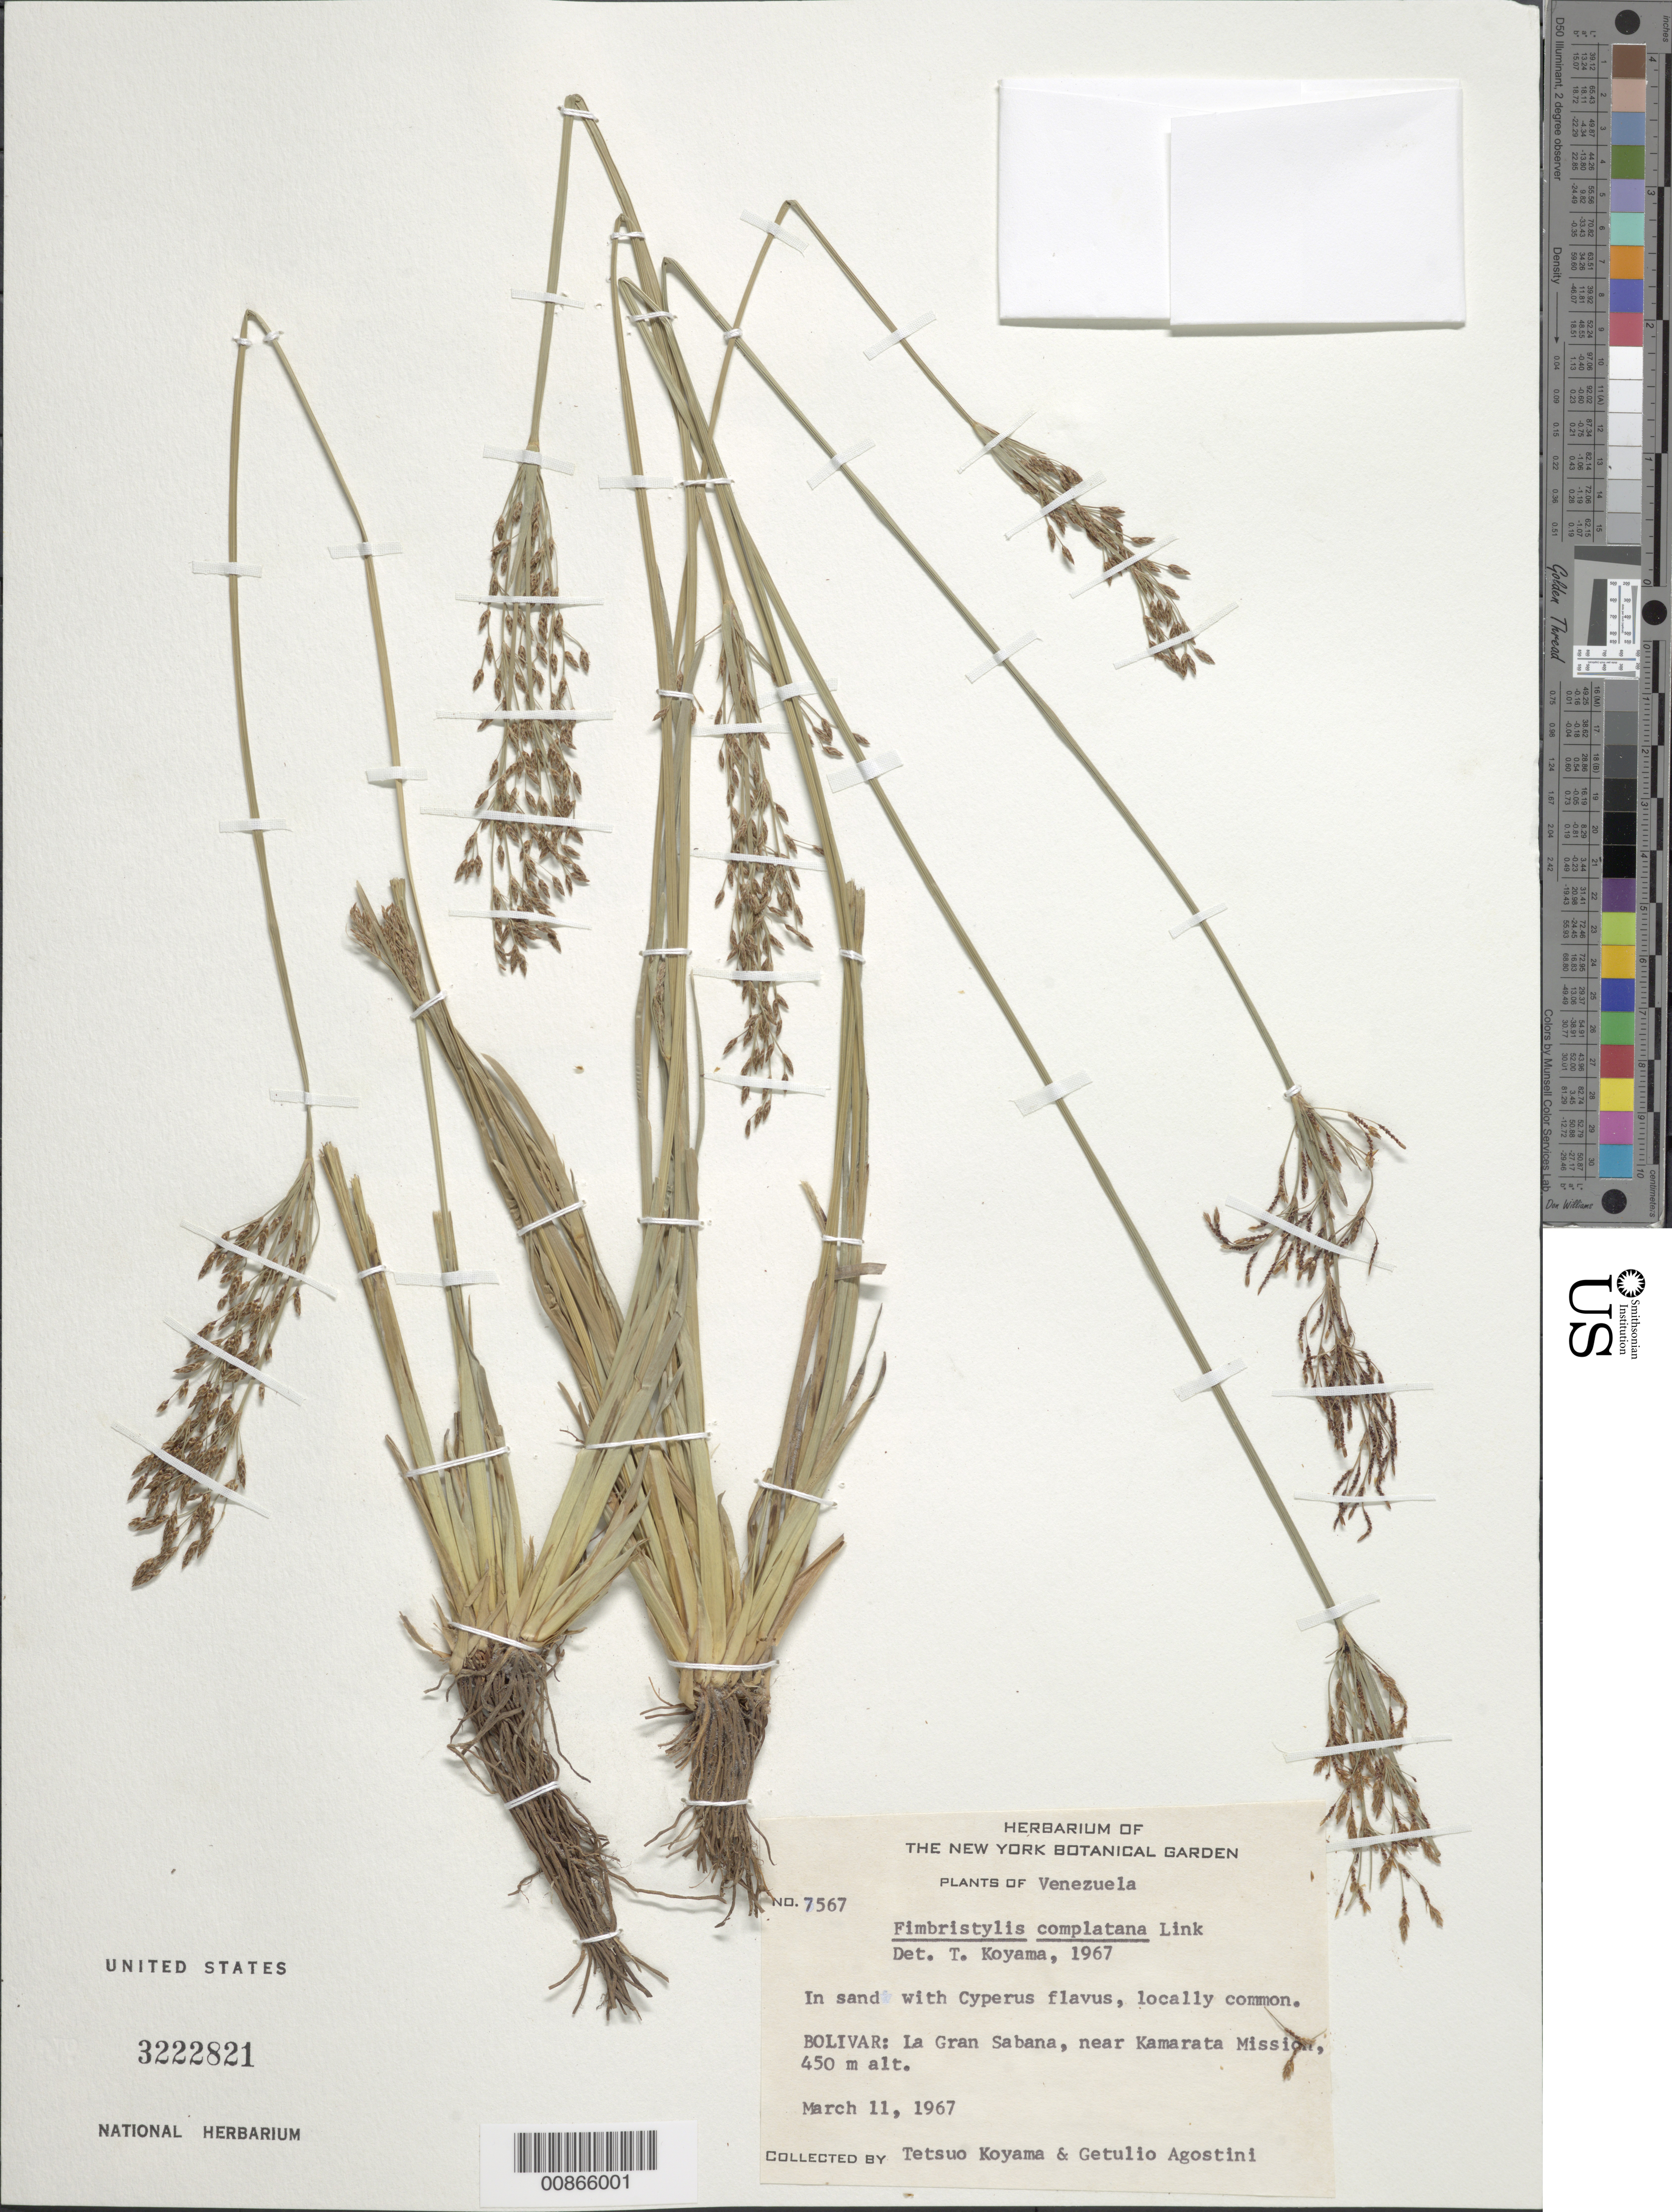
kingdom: Plantae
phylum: Tracheophyta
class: Liliopsida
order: Poales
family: Cyperaceae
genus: Fimbristylis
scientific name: Fimbristylis complanata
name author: (Retz.) Link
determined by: Koyama, Tetsuo M.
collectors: T. Koyama & G. Agostini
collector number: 7567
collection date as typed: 11-Mar-67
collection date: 1967-03-11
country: Venezuela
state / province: Bolívar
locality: La Gran Sabana, near Kamarata Mission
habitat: In sand with Cyperus flavus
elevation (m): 450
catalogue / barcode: US 3222821